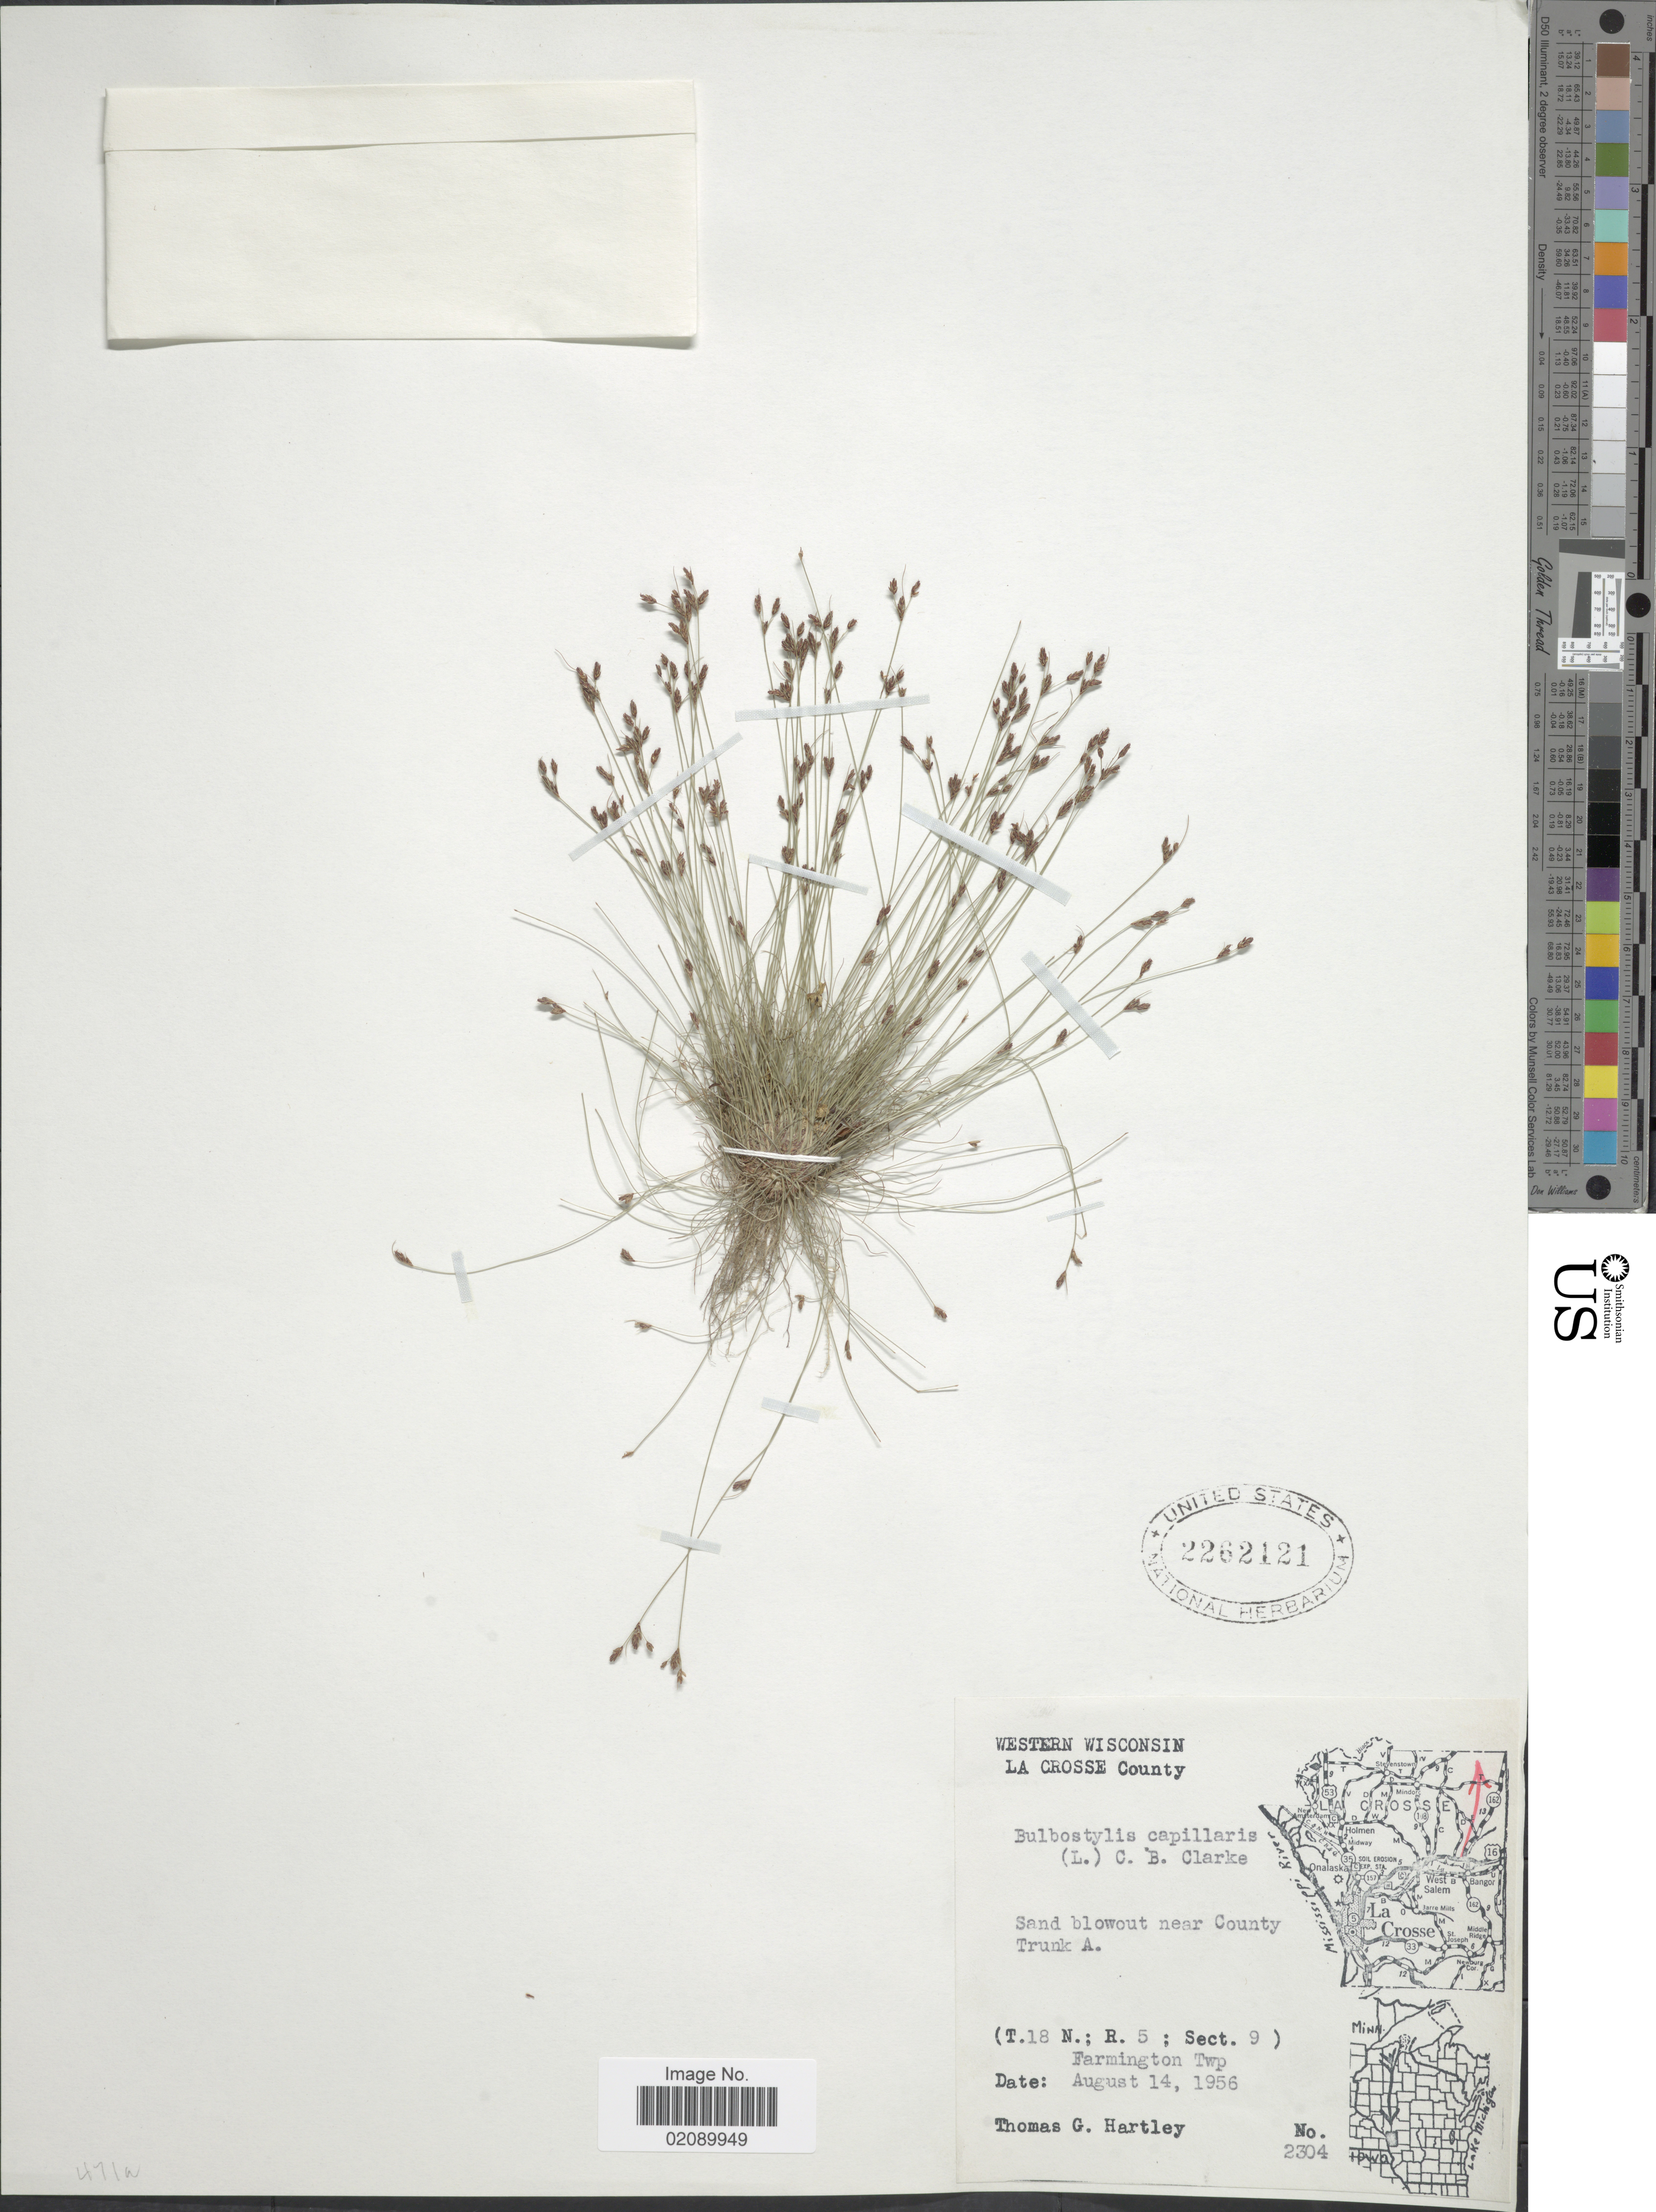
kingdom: Plantae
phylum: Tracheophyta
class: Liliopsida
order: Poales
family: Cyperaceae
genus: Bulbostylis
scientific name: Bulbostylis capillaris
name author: (L.) Kunth ex C.B. Clarke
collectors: T. G. Hartley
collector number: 2304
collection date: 1956-08-14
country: United States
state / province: Wisconsin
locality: Western Wisconsin. La Crosse County. Sand blowout near County Trunk A. (T 18 N.; R. 5; Sect. 9). Farmington Twp.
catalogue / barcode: US 2262121